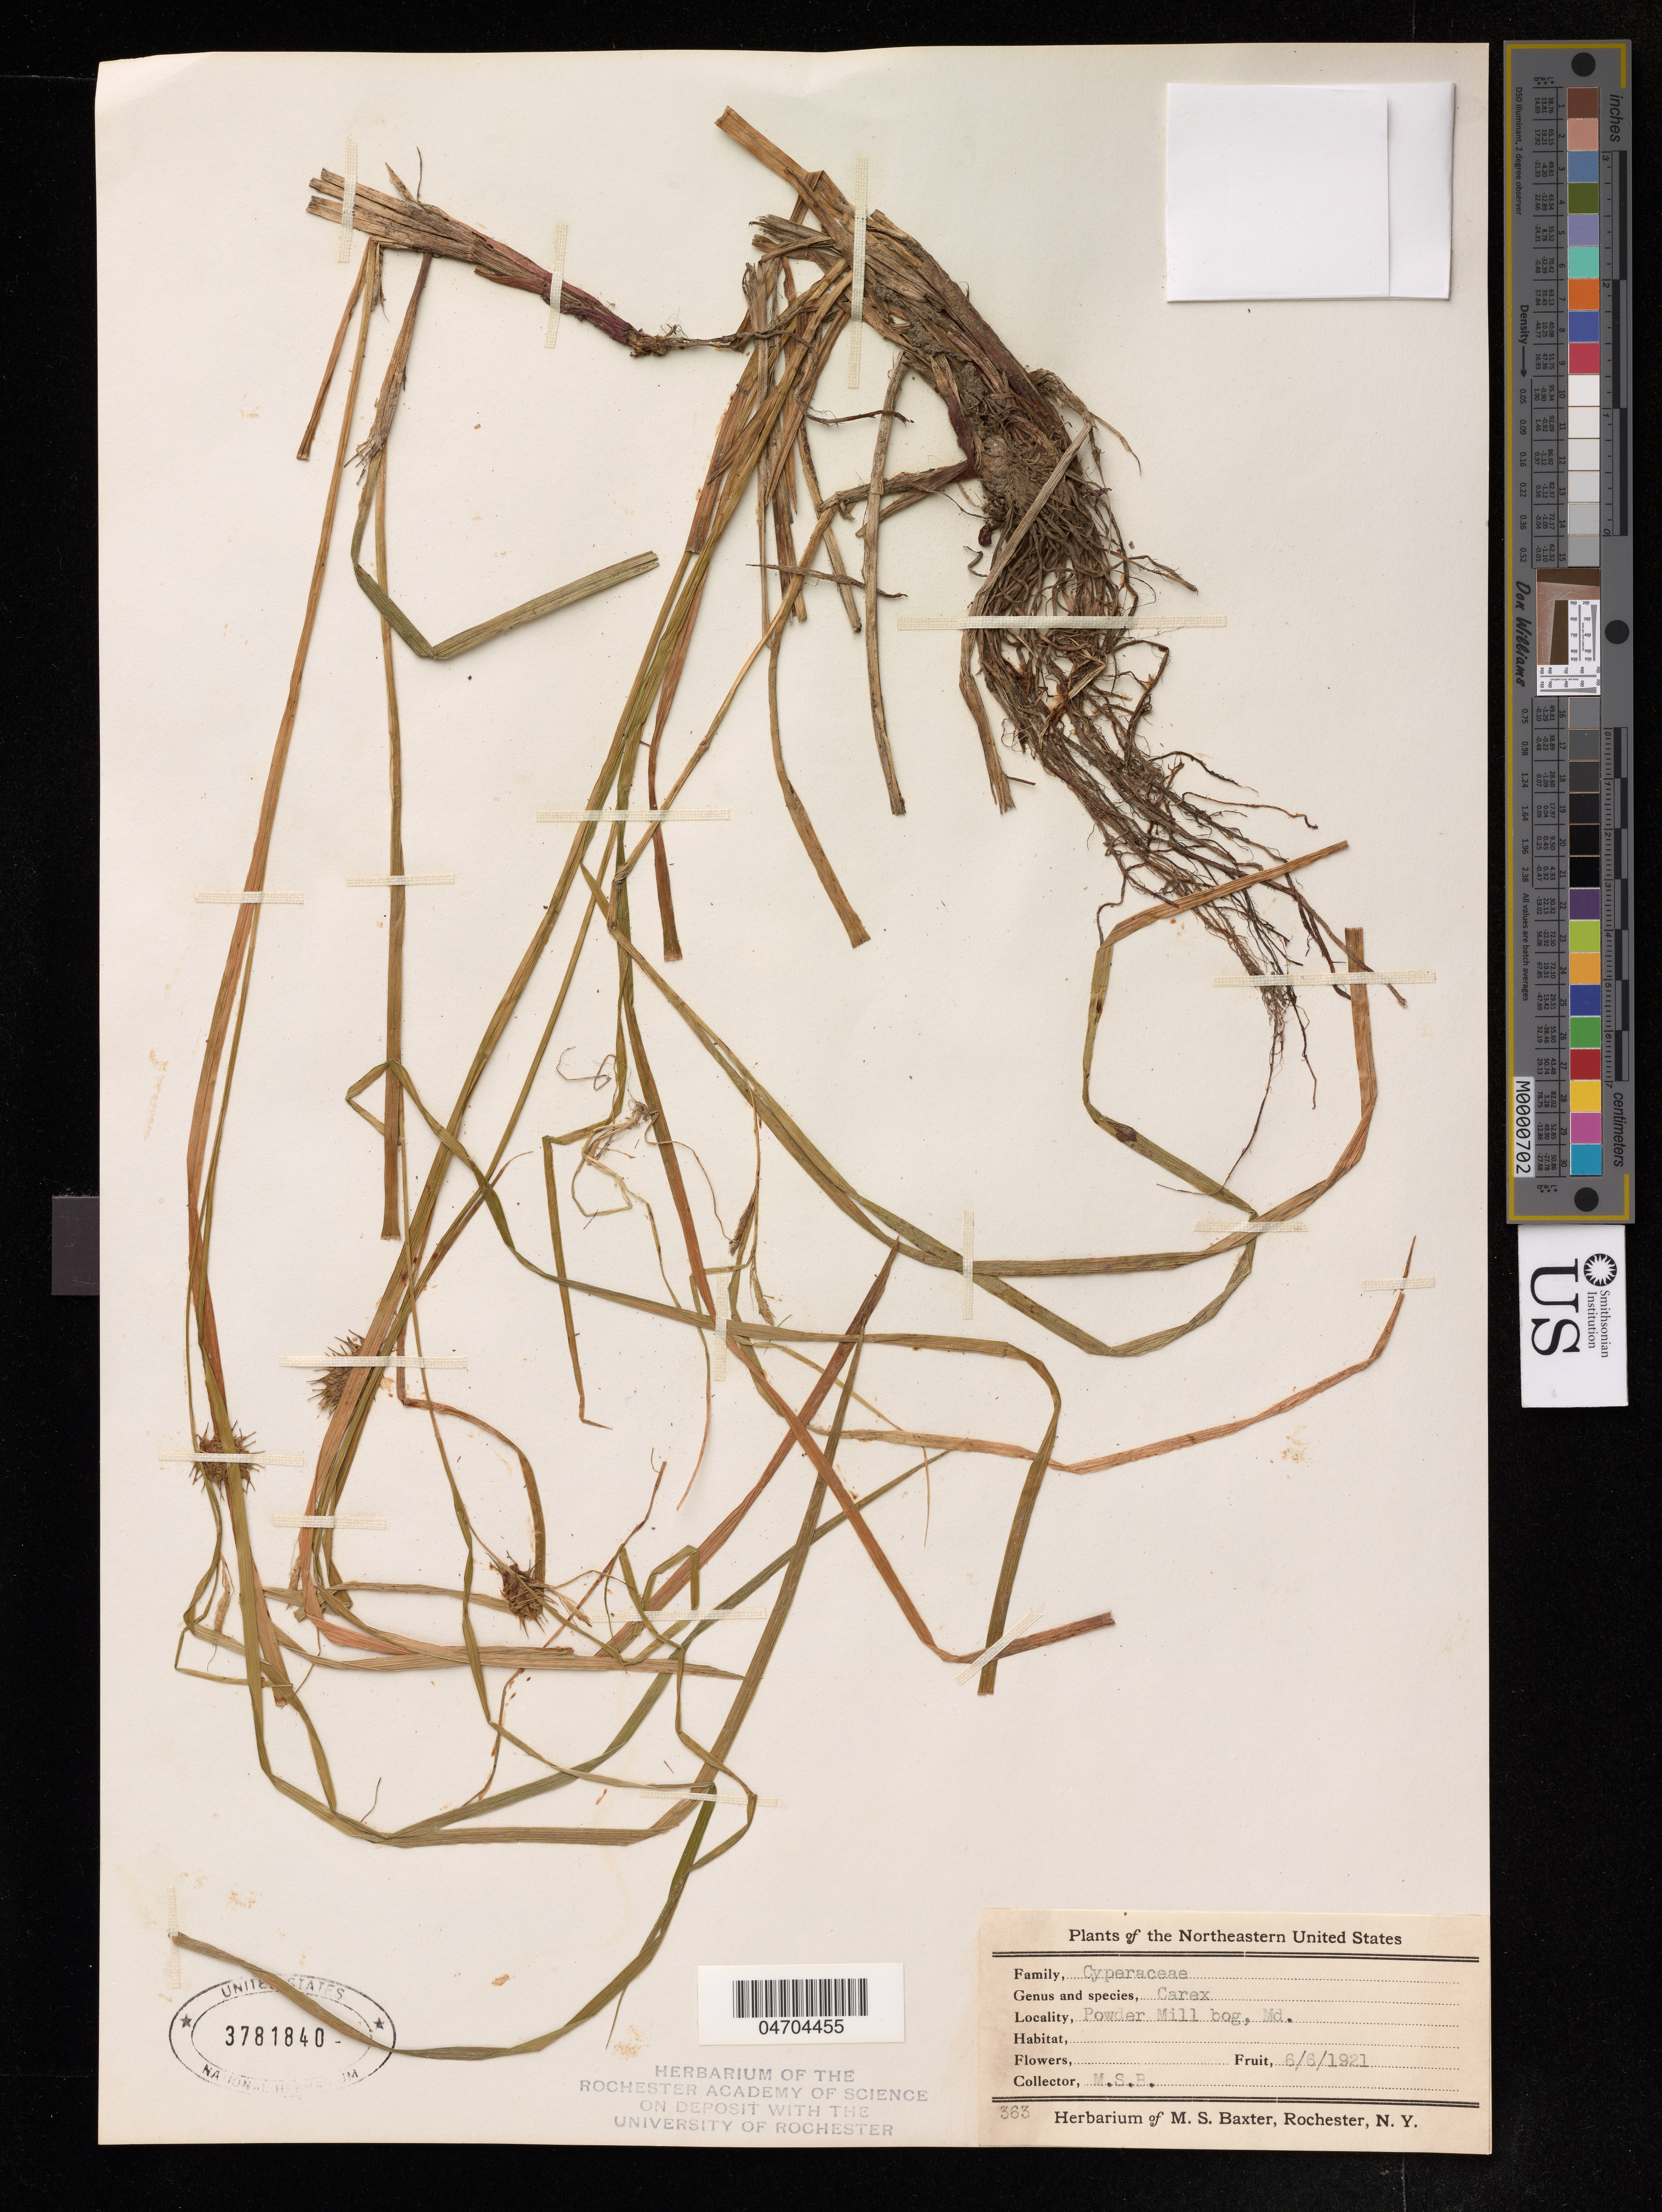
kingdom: Plantae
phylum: Tracheophyta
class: Liliopsida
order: Poales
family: Cyperaceae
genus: Carex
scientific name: Carex sp.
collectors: M. M.S.B.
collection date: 1921-06-06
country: United States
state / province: New York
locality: Powder Mill bog, Md.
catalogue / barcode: US 3781840